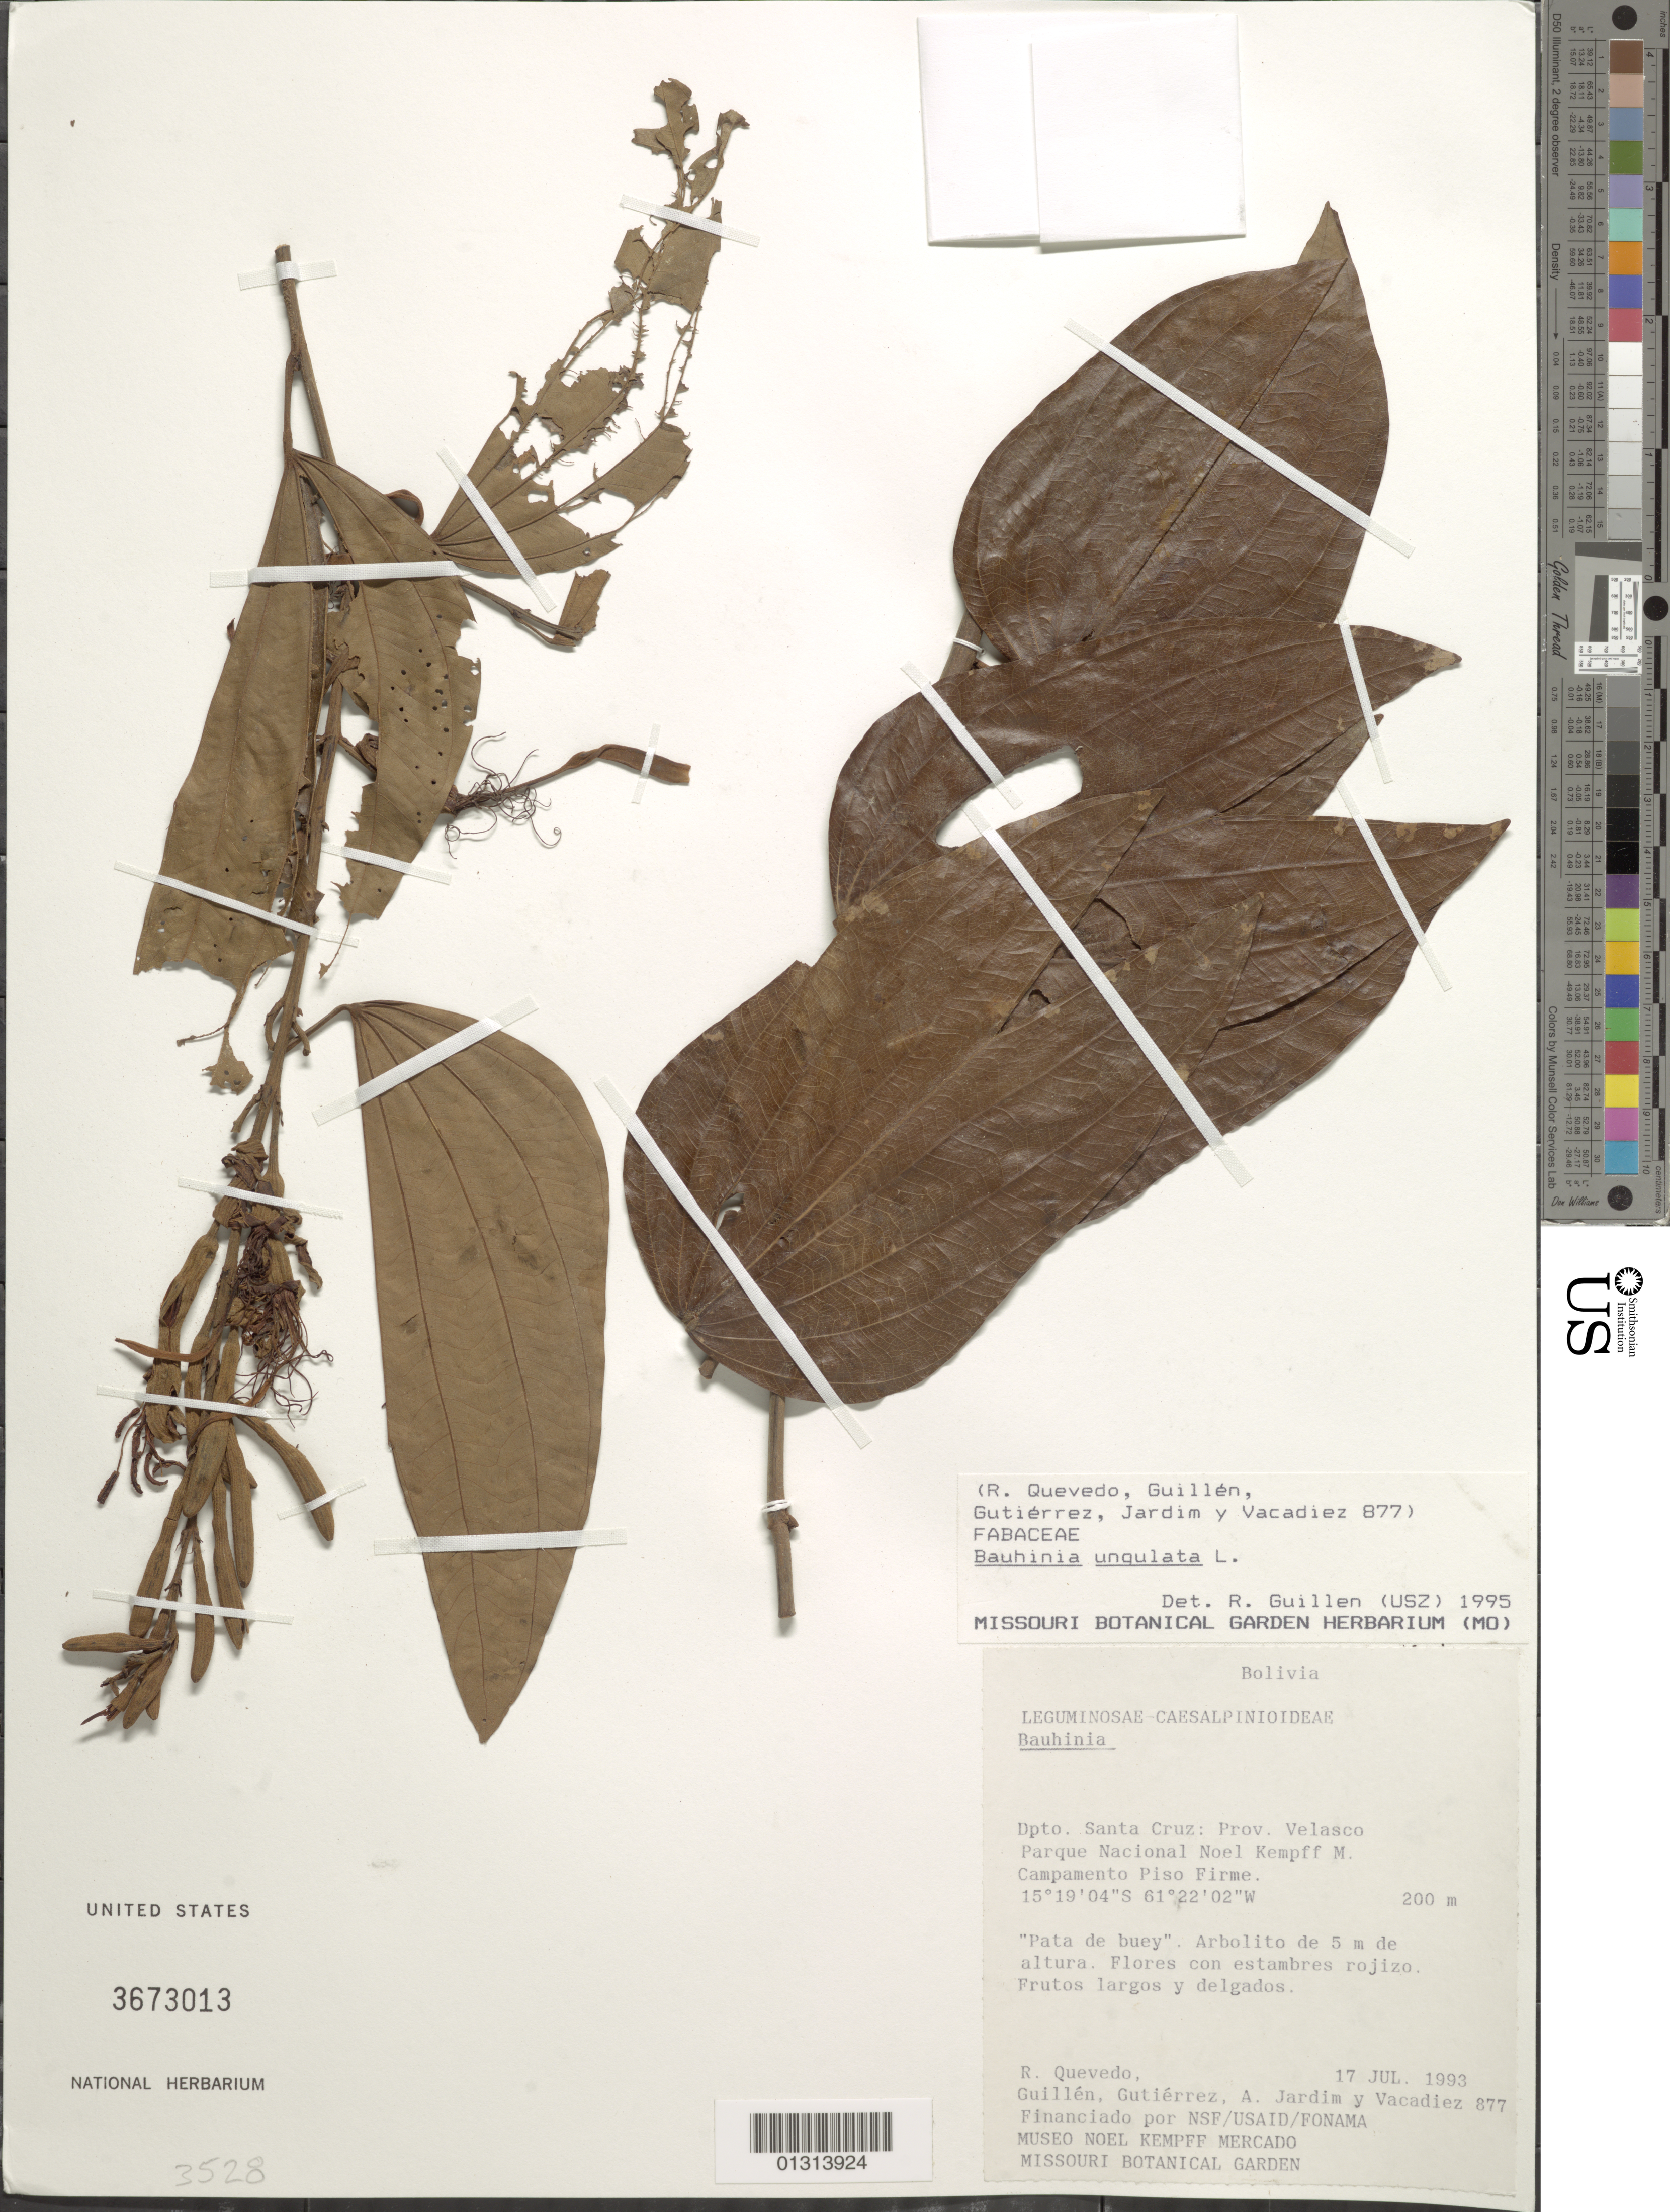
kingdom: Plantae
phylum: Tracheophyta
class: Magnoliopsida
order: Fabales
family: Fabaceae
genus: Bauhinia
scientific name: Bauhinia ungulata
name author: L.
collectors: R. Quevedo, -- Guillen, Gutiérrez, --, Jardim, -- & -. Vacadiez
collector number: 877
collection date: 1993-07-17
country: Bolivia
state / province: Santa Cruz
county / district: Velasco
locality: Parque Nacional Noel Kempff M. Campamento Piso Firme.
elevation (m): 200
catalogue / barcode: US 3673013